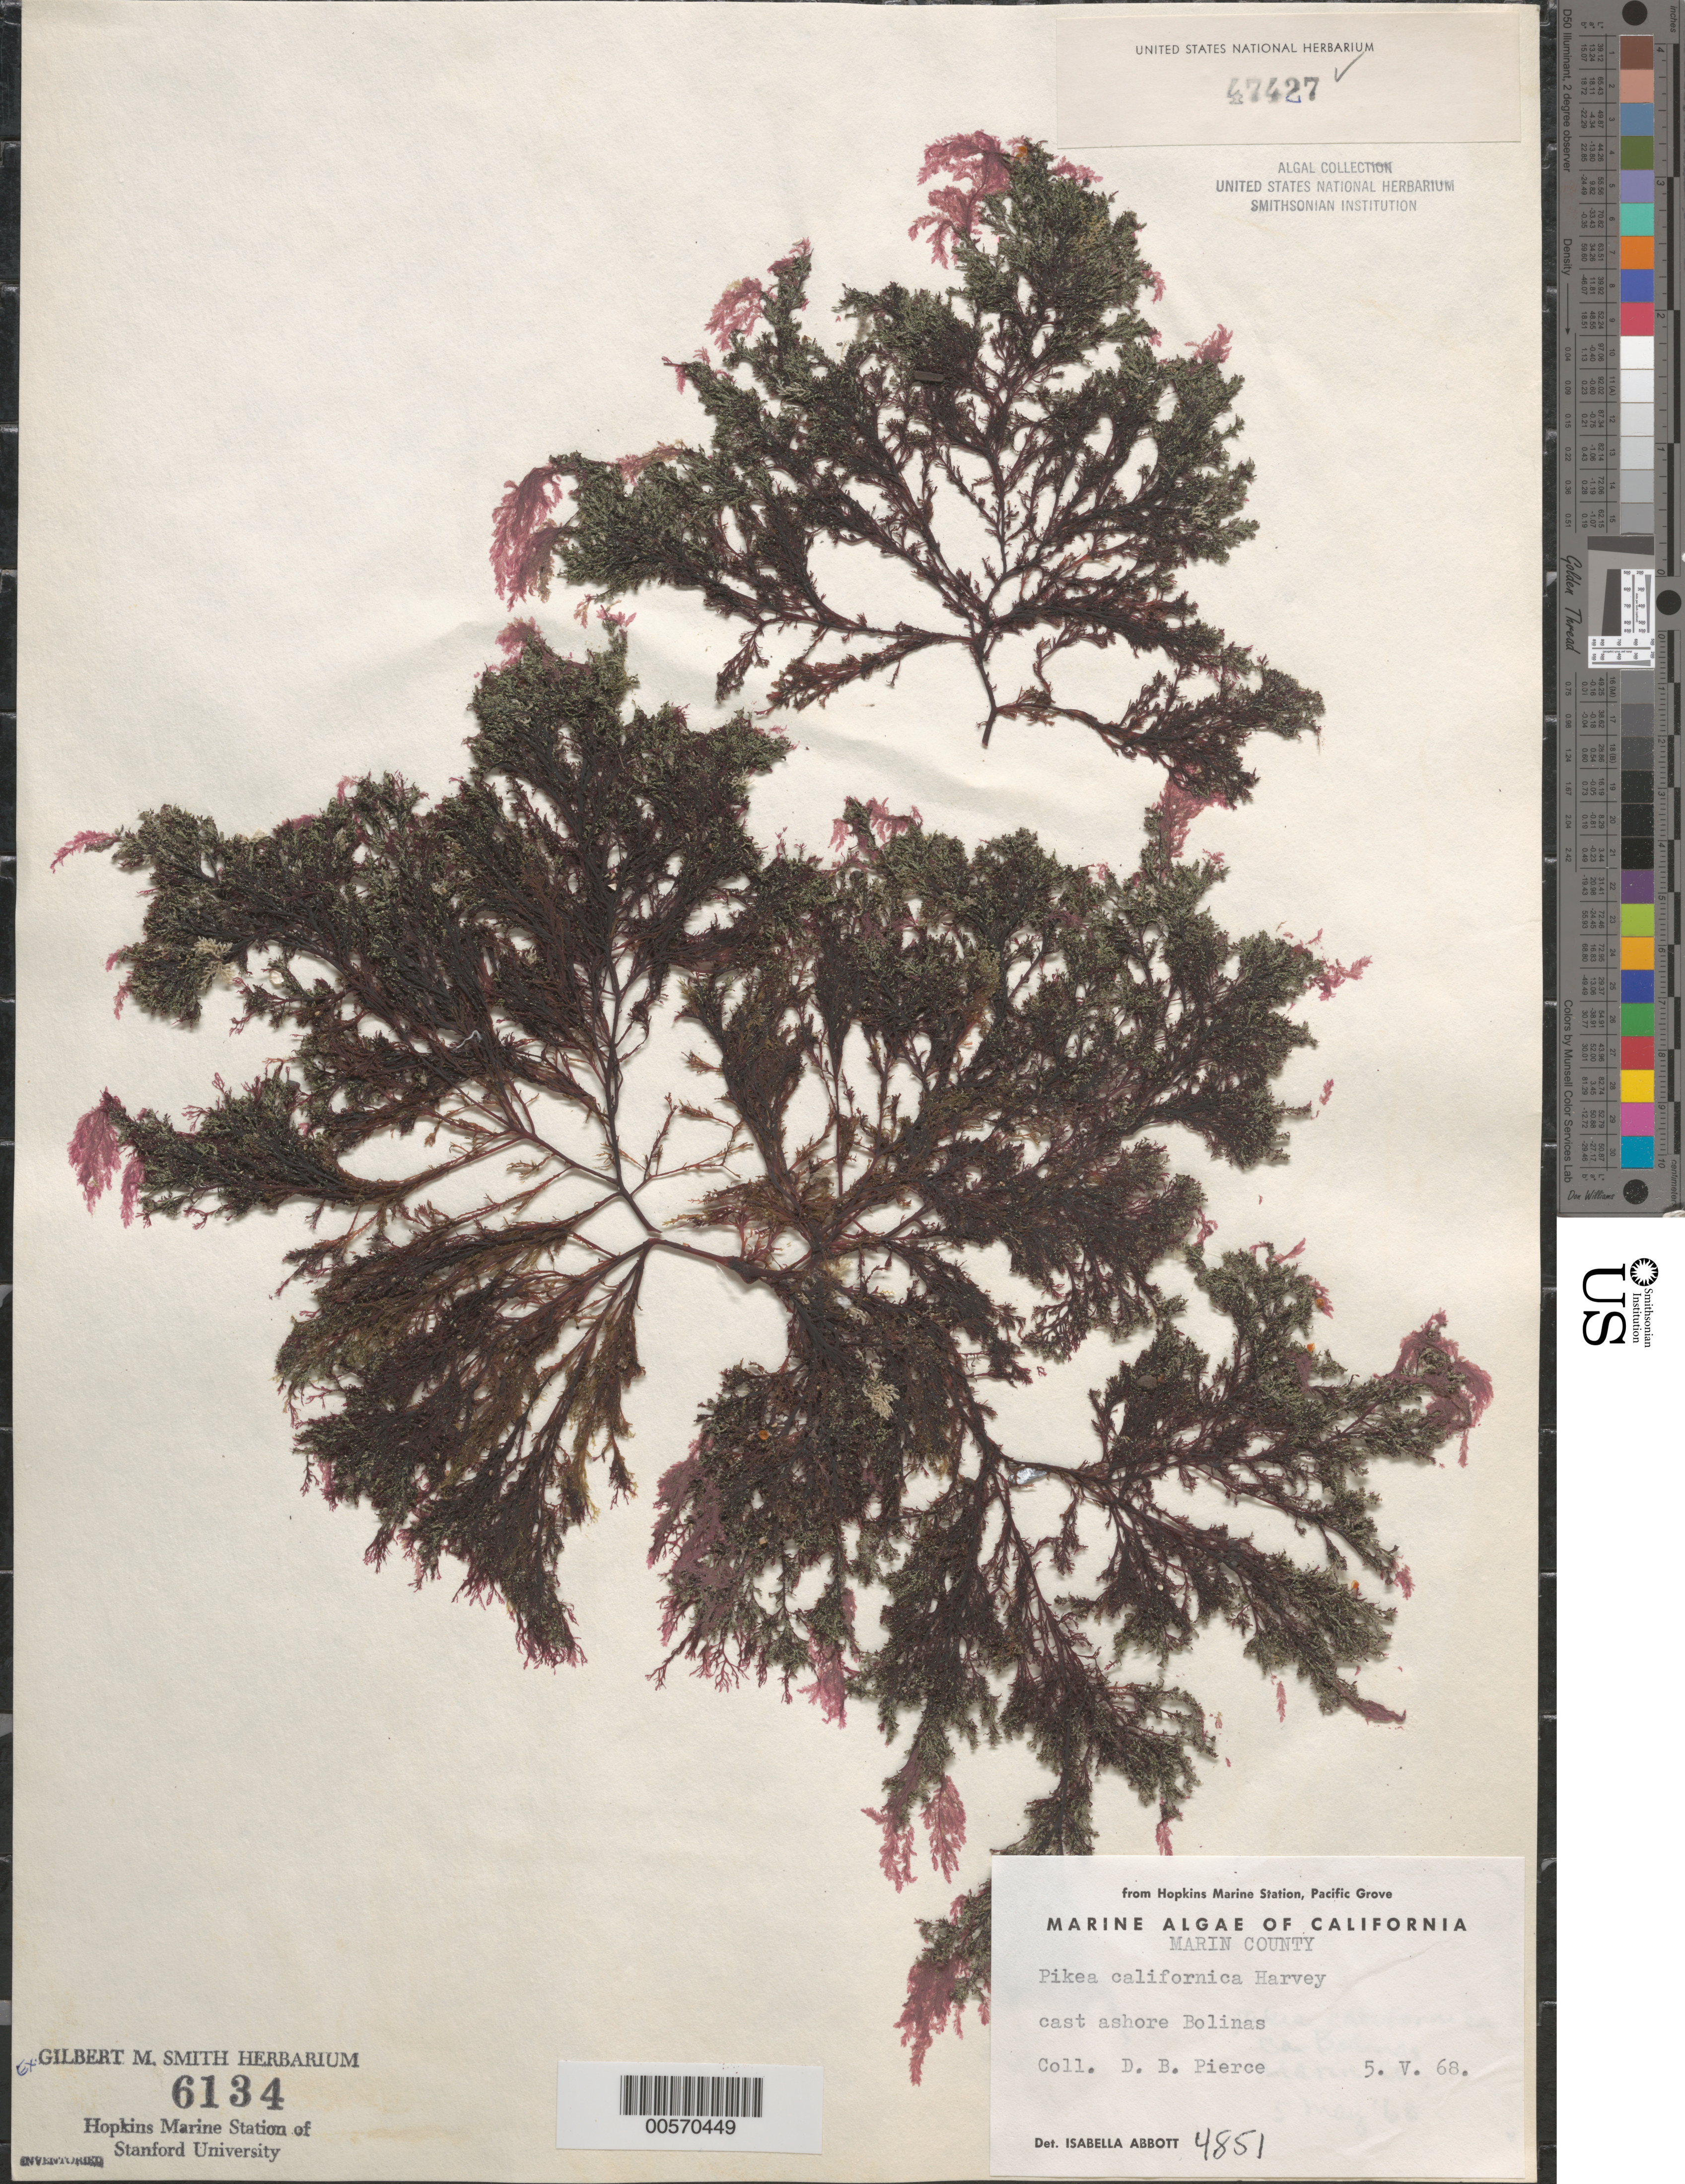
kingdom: Plantae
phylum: Rhodophyta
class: Florideophyceae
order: Gigartinales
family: Dumontiaceae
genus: Pikea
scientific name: Pikea californica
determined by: Abbott, Isabella A.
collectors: D. Pierce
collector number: IAA 4851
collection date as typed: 05 May 1968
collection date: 1968-05-05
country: United States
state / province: California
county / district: Marin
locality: Bolinas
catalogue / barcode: US 47427